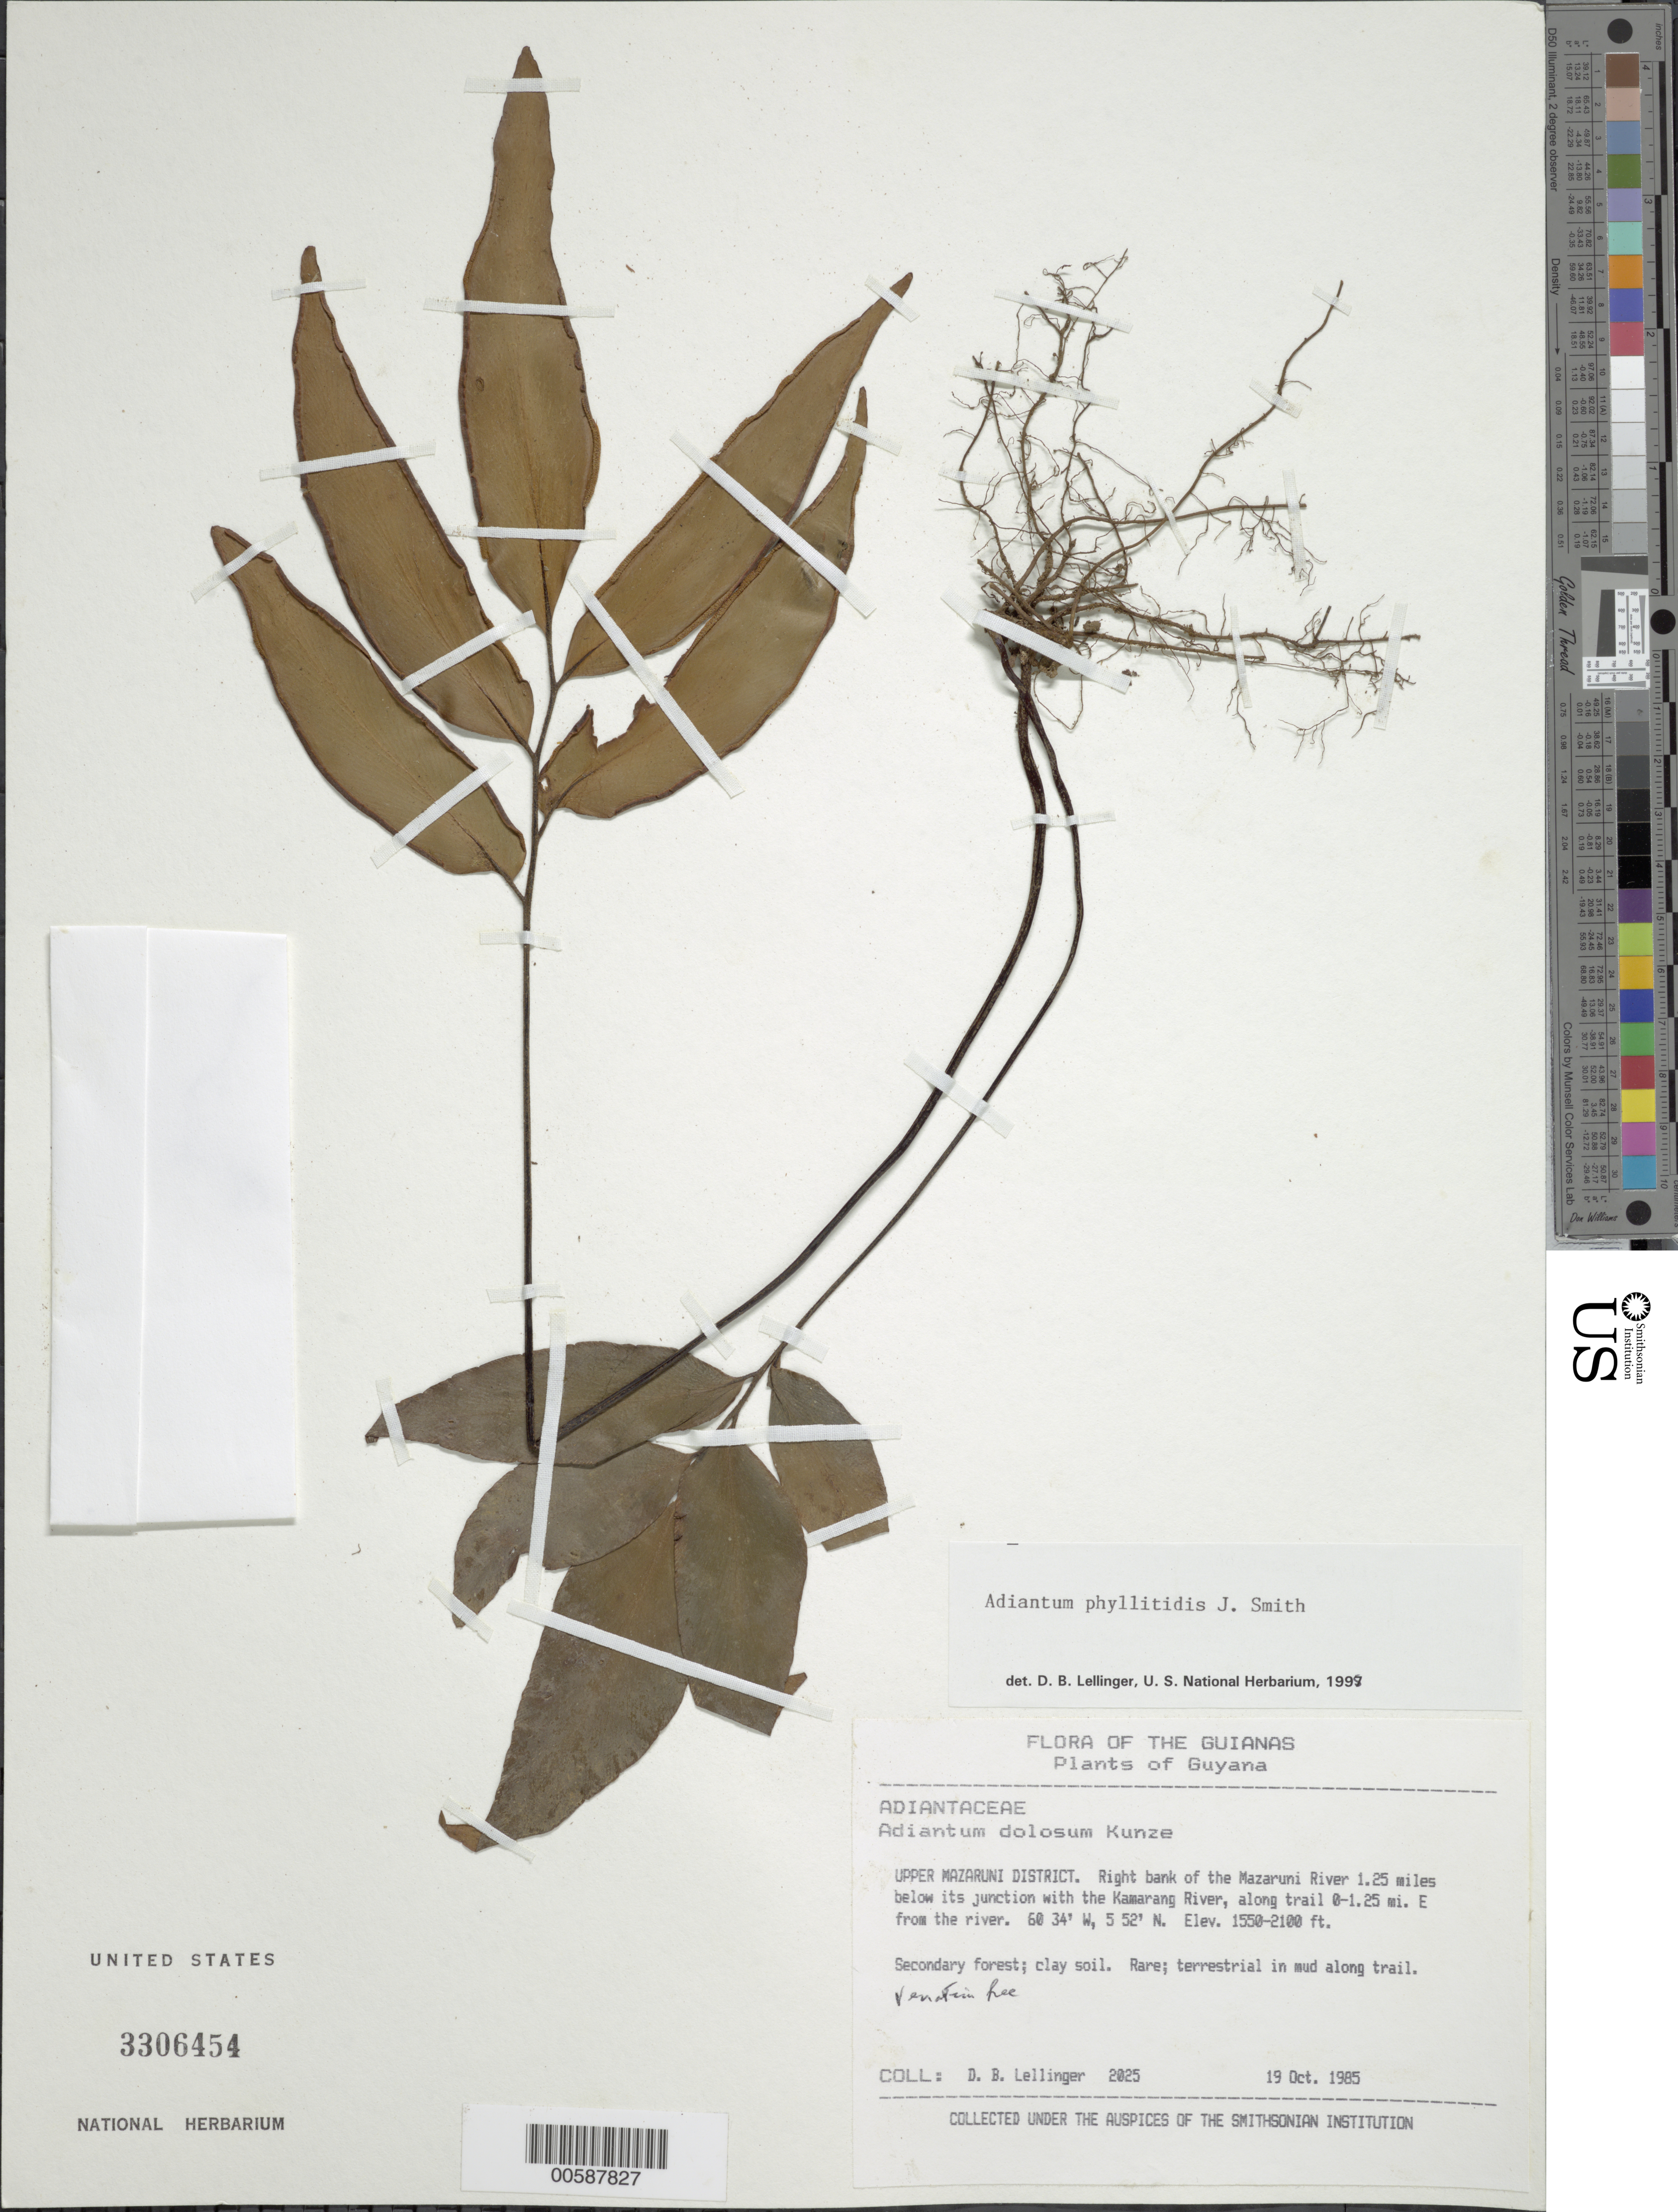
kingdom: Plantae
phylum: Tracheophyta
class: Polypodiopsida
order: Polypodiales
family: Pteridaceae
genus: Adiantum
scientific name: Adiantum phyllitidis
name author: J. Sm.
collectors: D. B. Lellinger & H. Robinson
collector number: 2025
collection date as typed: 19 October 1985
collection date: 1985-10-19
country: Guyana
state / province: Cuyuni-Mazaruni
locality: Along trail 0-2 km E from right bank Mazaruni R., 2 km below junction with Kamarang R.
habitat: Secondary forest, clay soil; in mud along trail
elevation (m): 465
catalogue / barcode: US 3306454